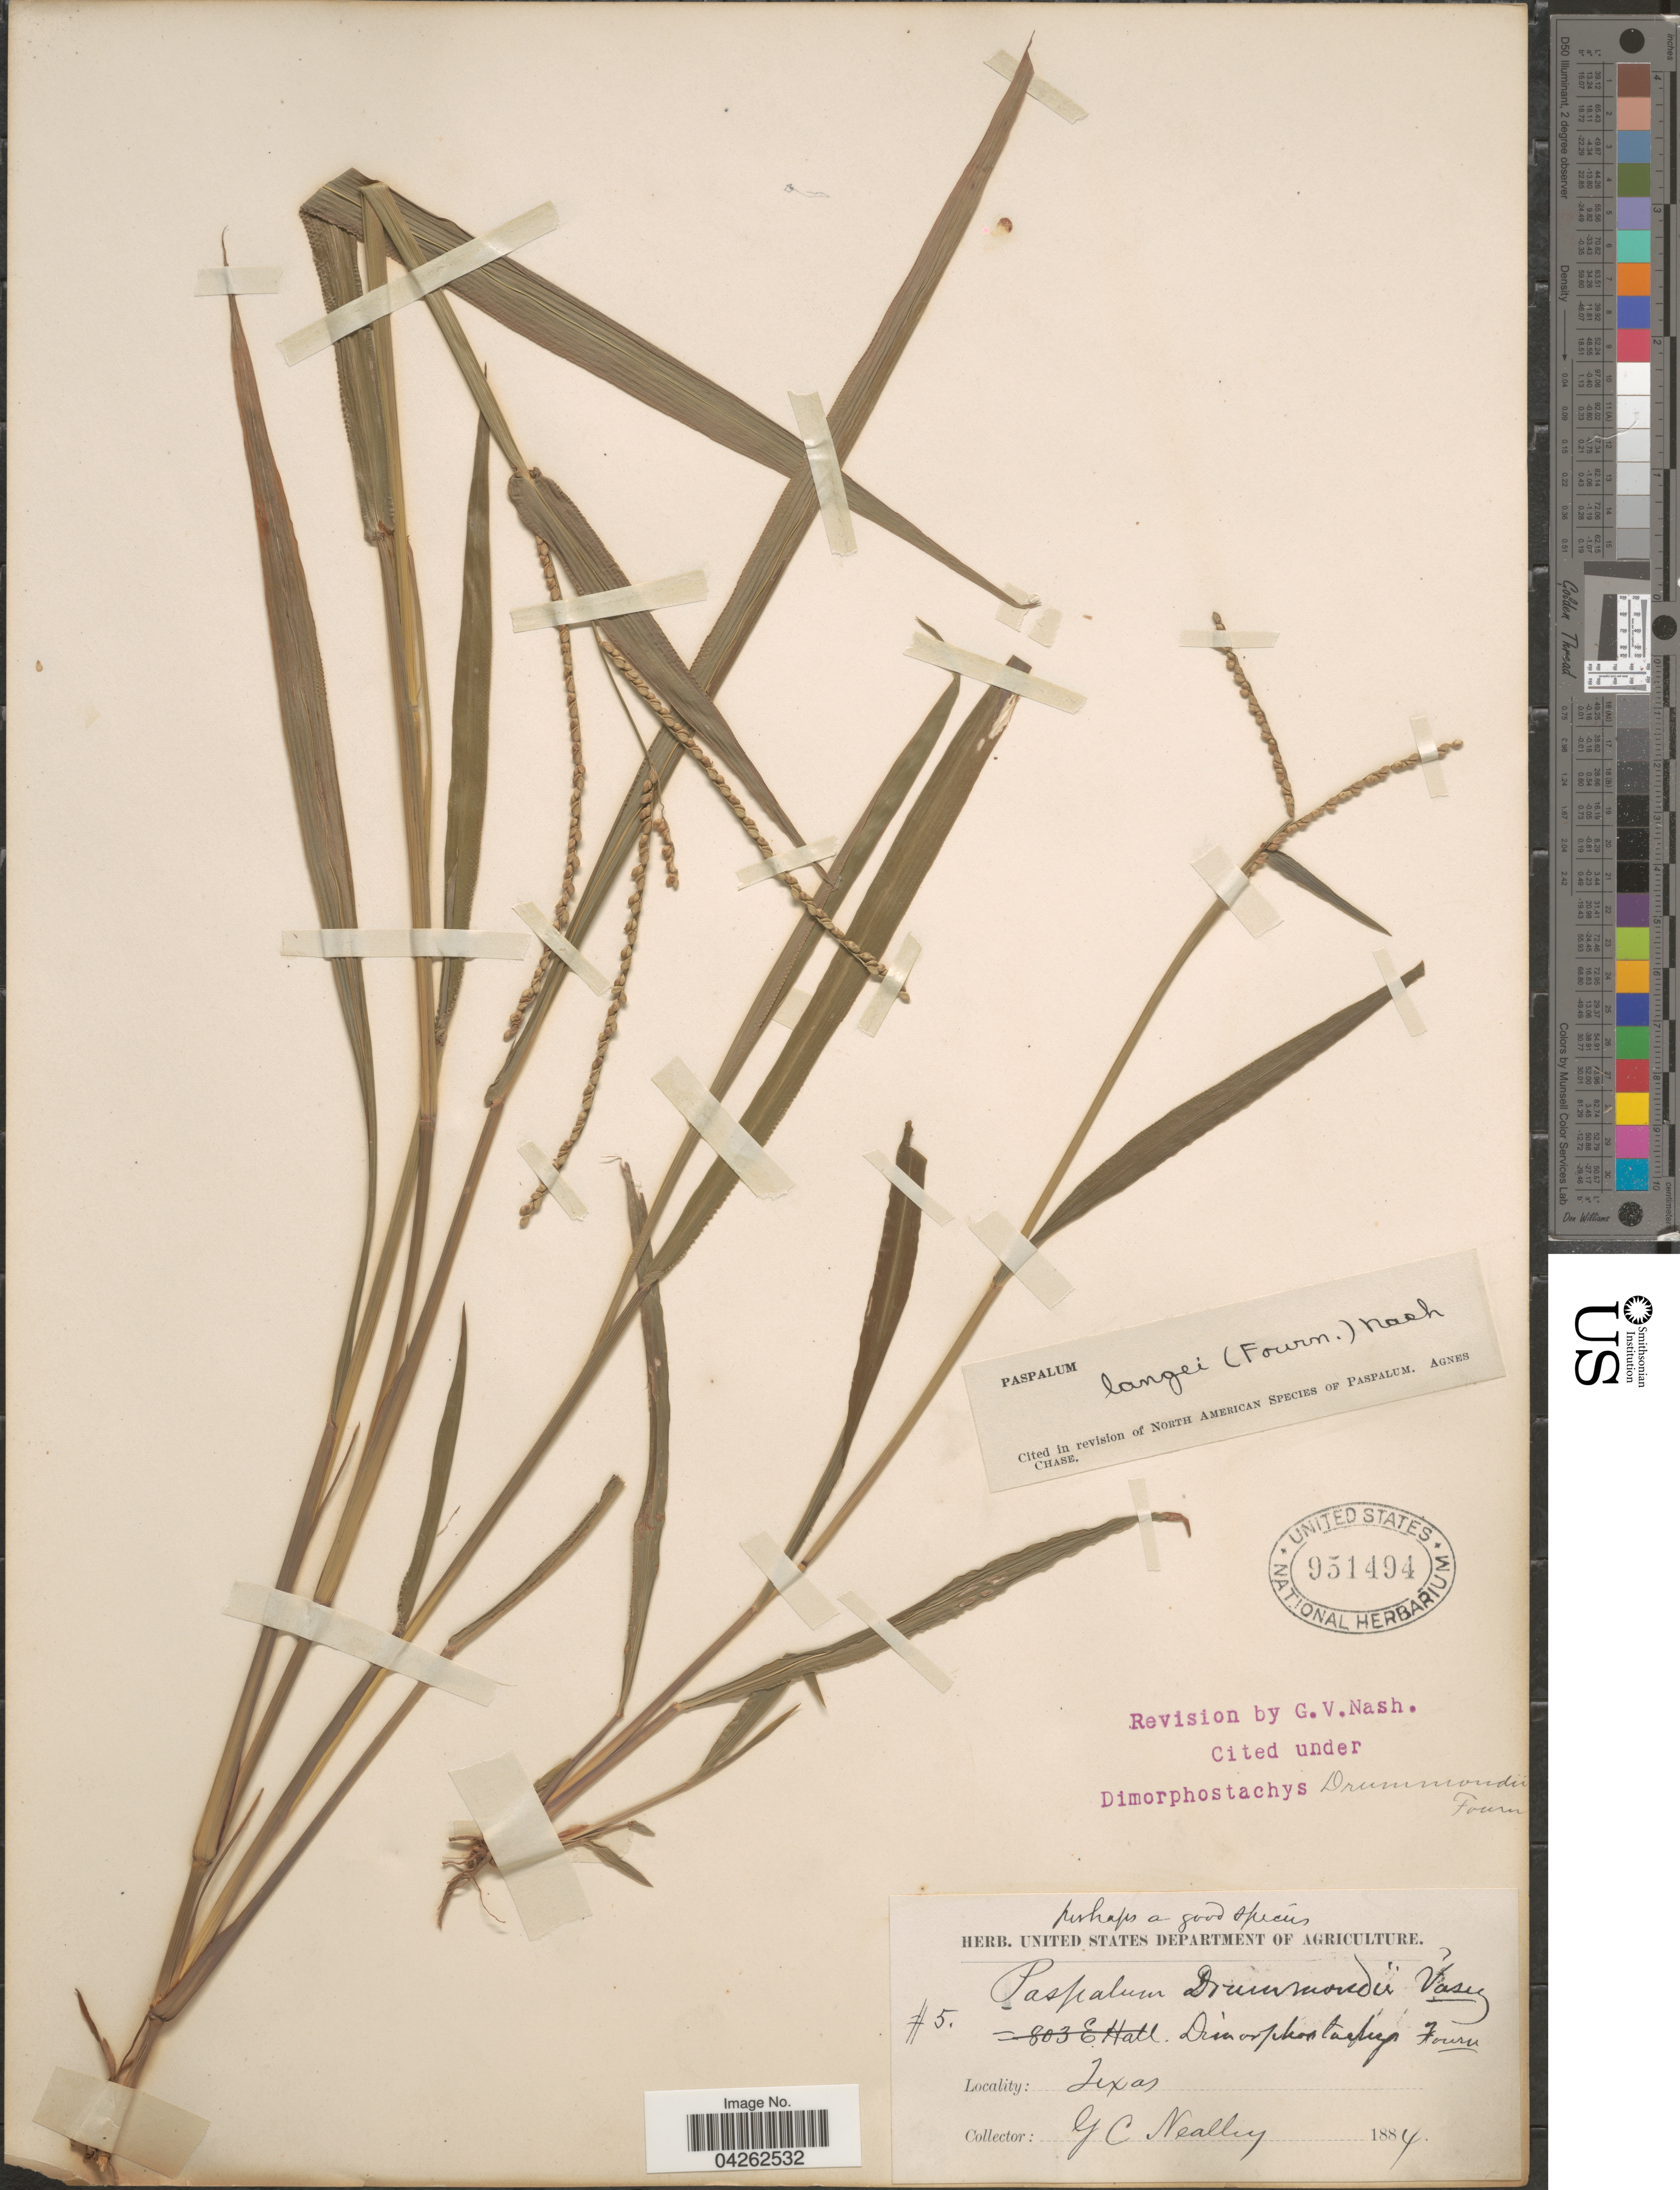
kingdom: Plantae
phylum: Tracheophyta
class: Liliopsida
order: Poales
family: Poaceae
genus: Paspalum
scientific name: Paspalum langei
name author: (E. Fourn.) Nash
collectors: G. C. Nealley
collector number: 5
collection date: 1884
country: United States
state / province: Texas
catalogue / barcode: US 951494